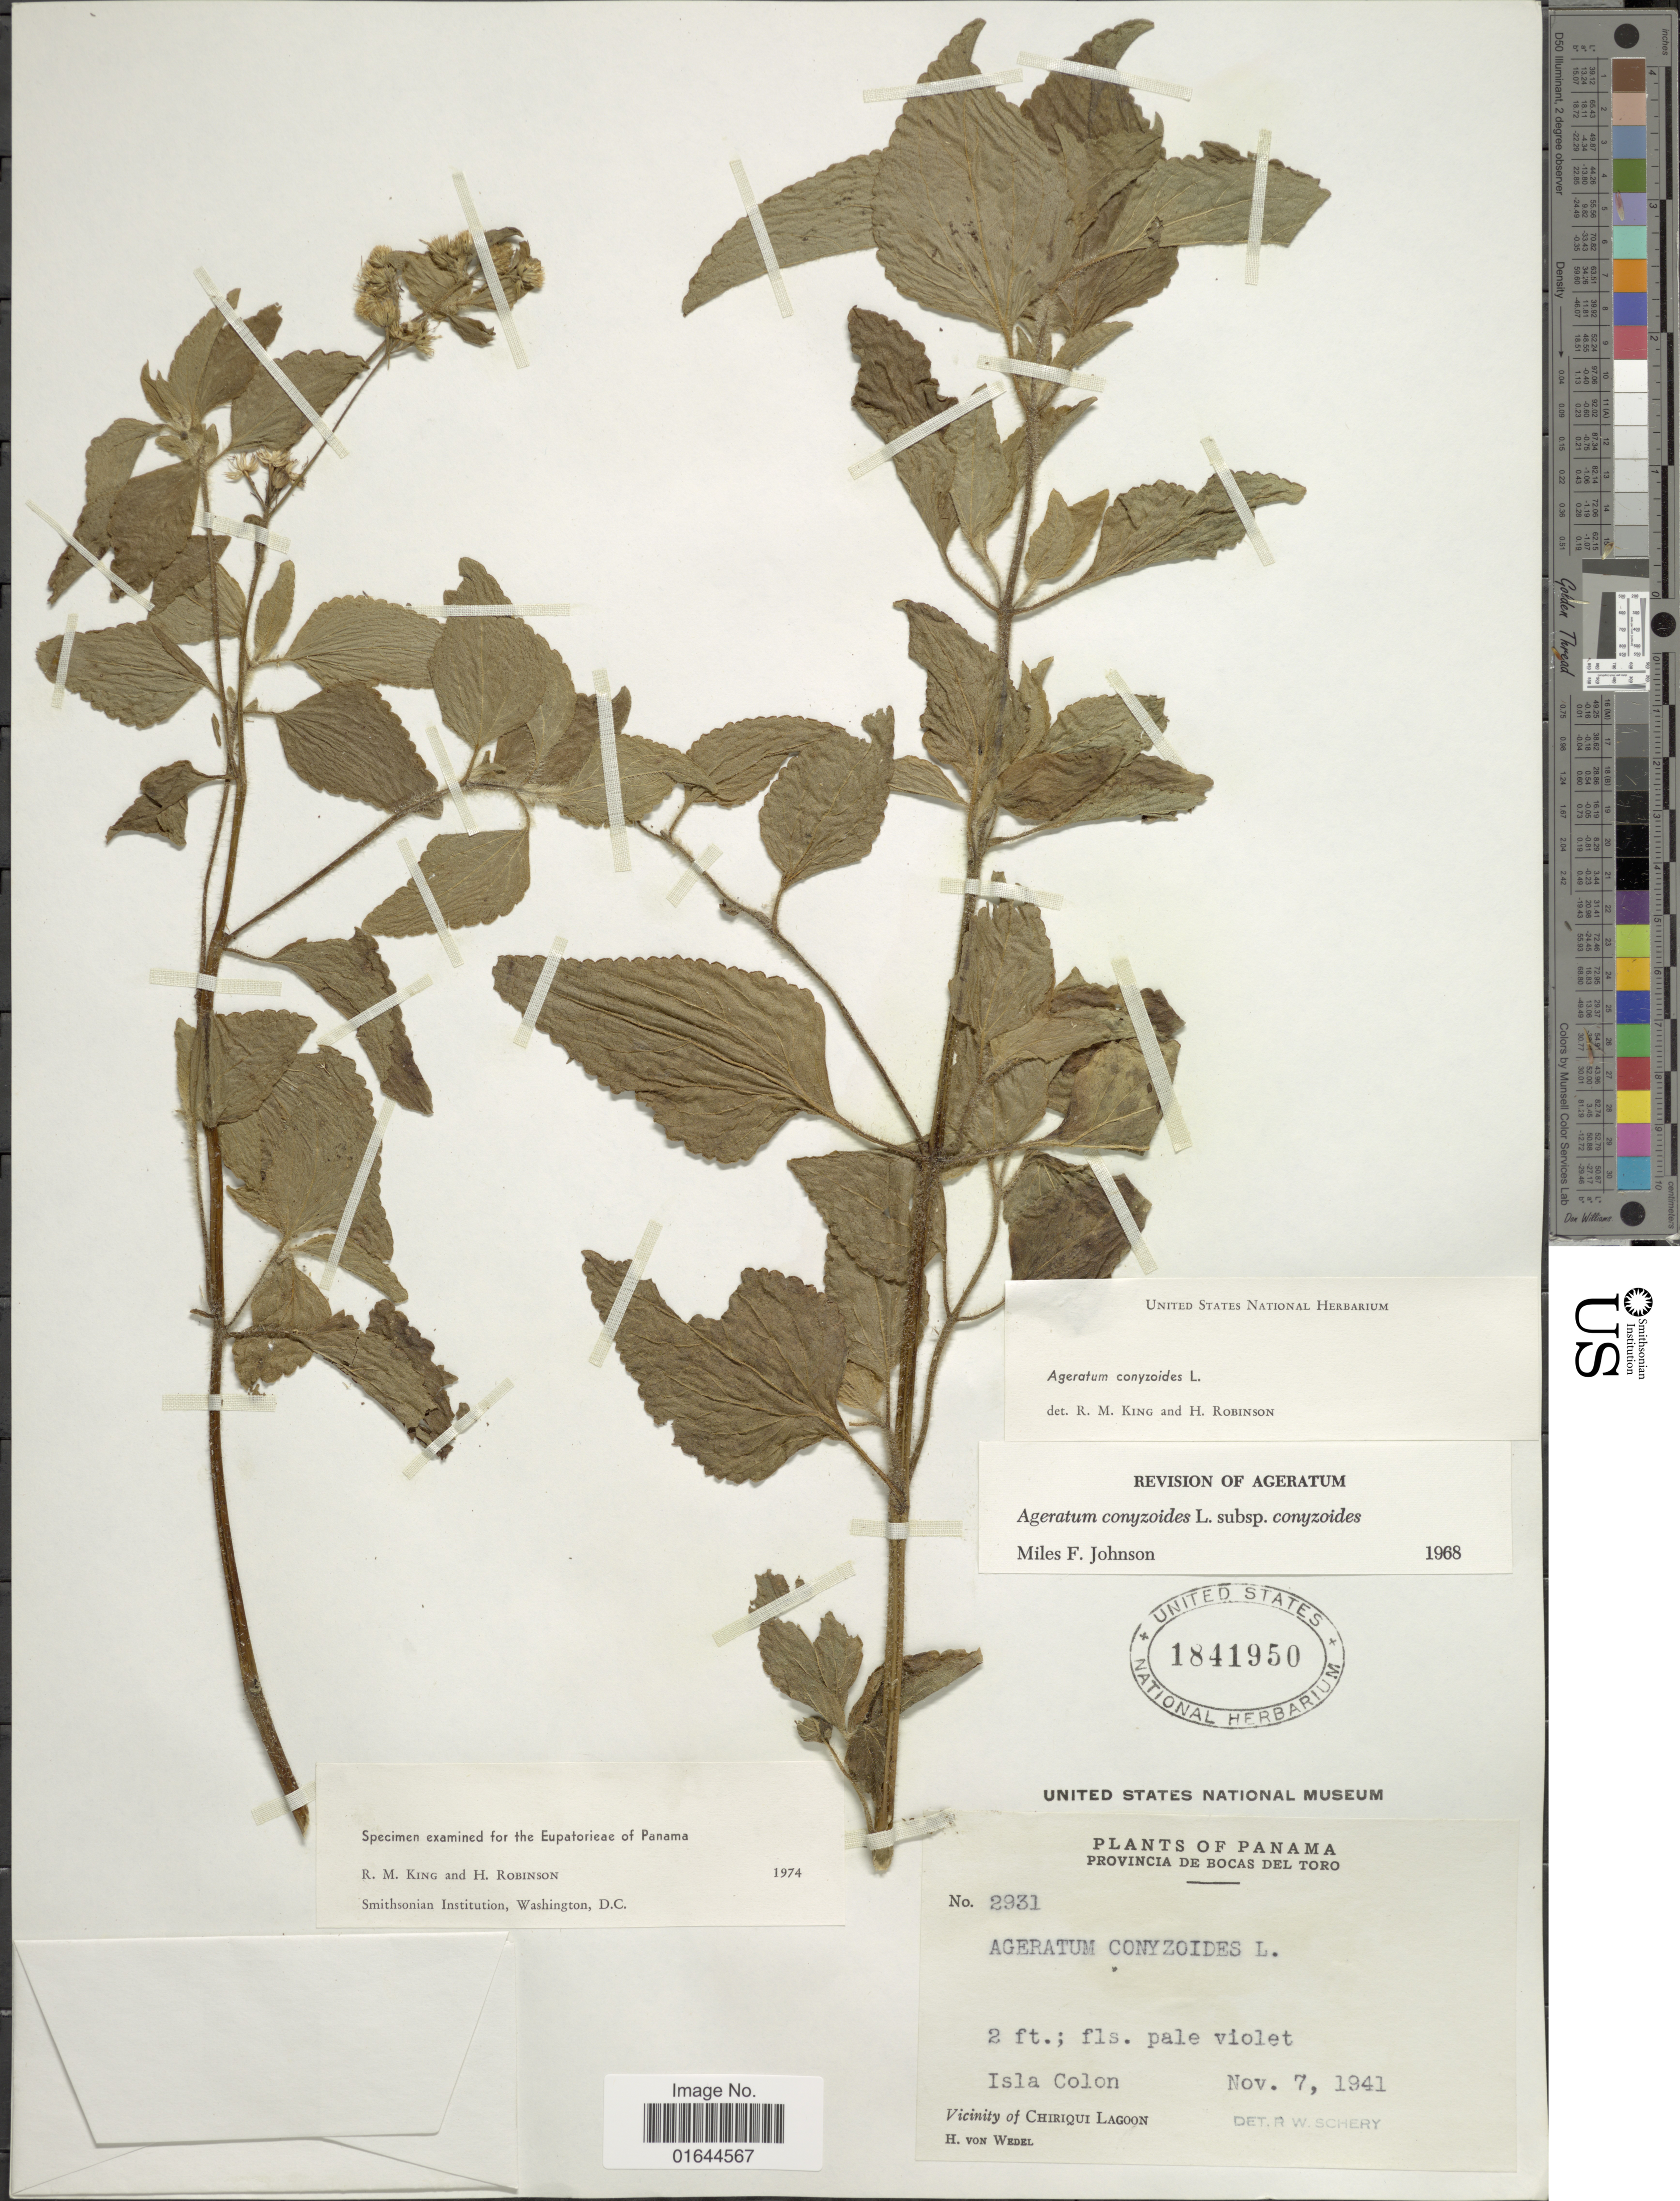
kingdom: Plantae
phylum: Tracheophyta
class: Magnoliopsida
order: Asterales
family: Asteraceae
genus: Ageratum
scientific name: Ageratum conyzoides subsp. conyzoides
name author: L.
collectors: H. von Wedel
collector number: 2931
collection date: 1941-11-07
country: Panama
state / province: Bocas del Toro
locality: Panama, Provincia de Bocas del Toro. Isla Colon, Vicinity of Chiriqui Lagoon.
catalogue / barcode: US 1841950